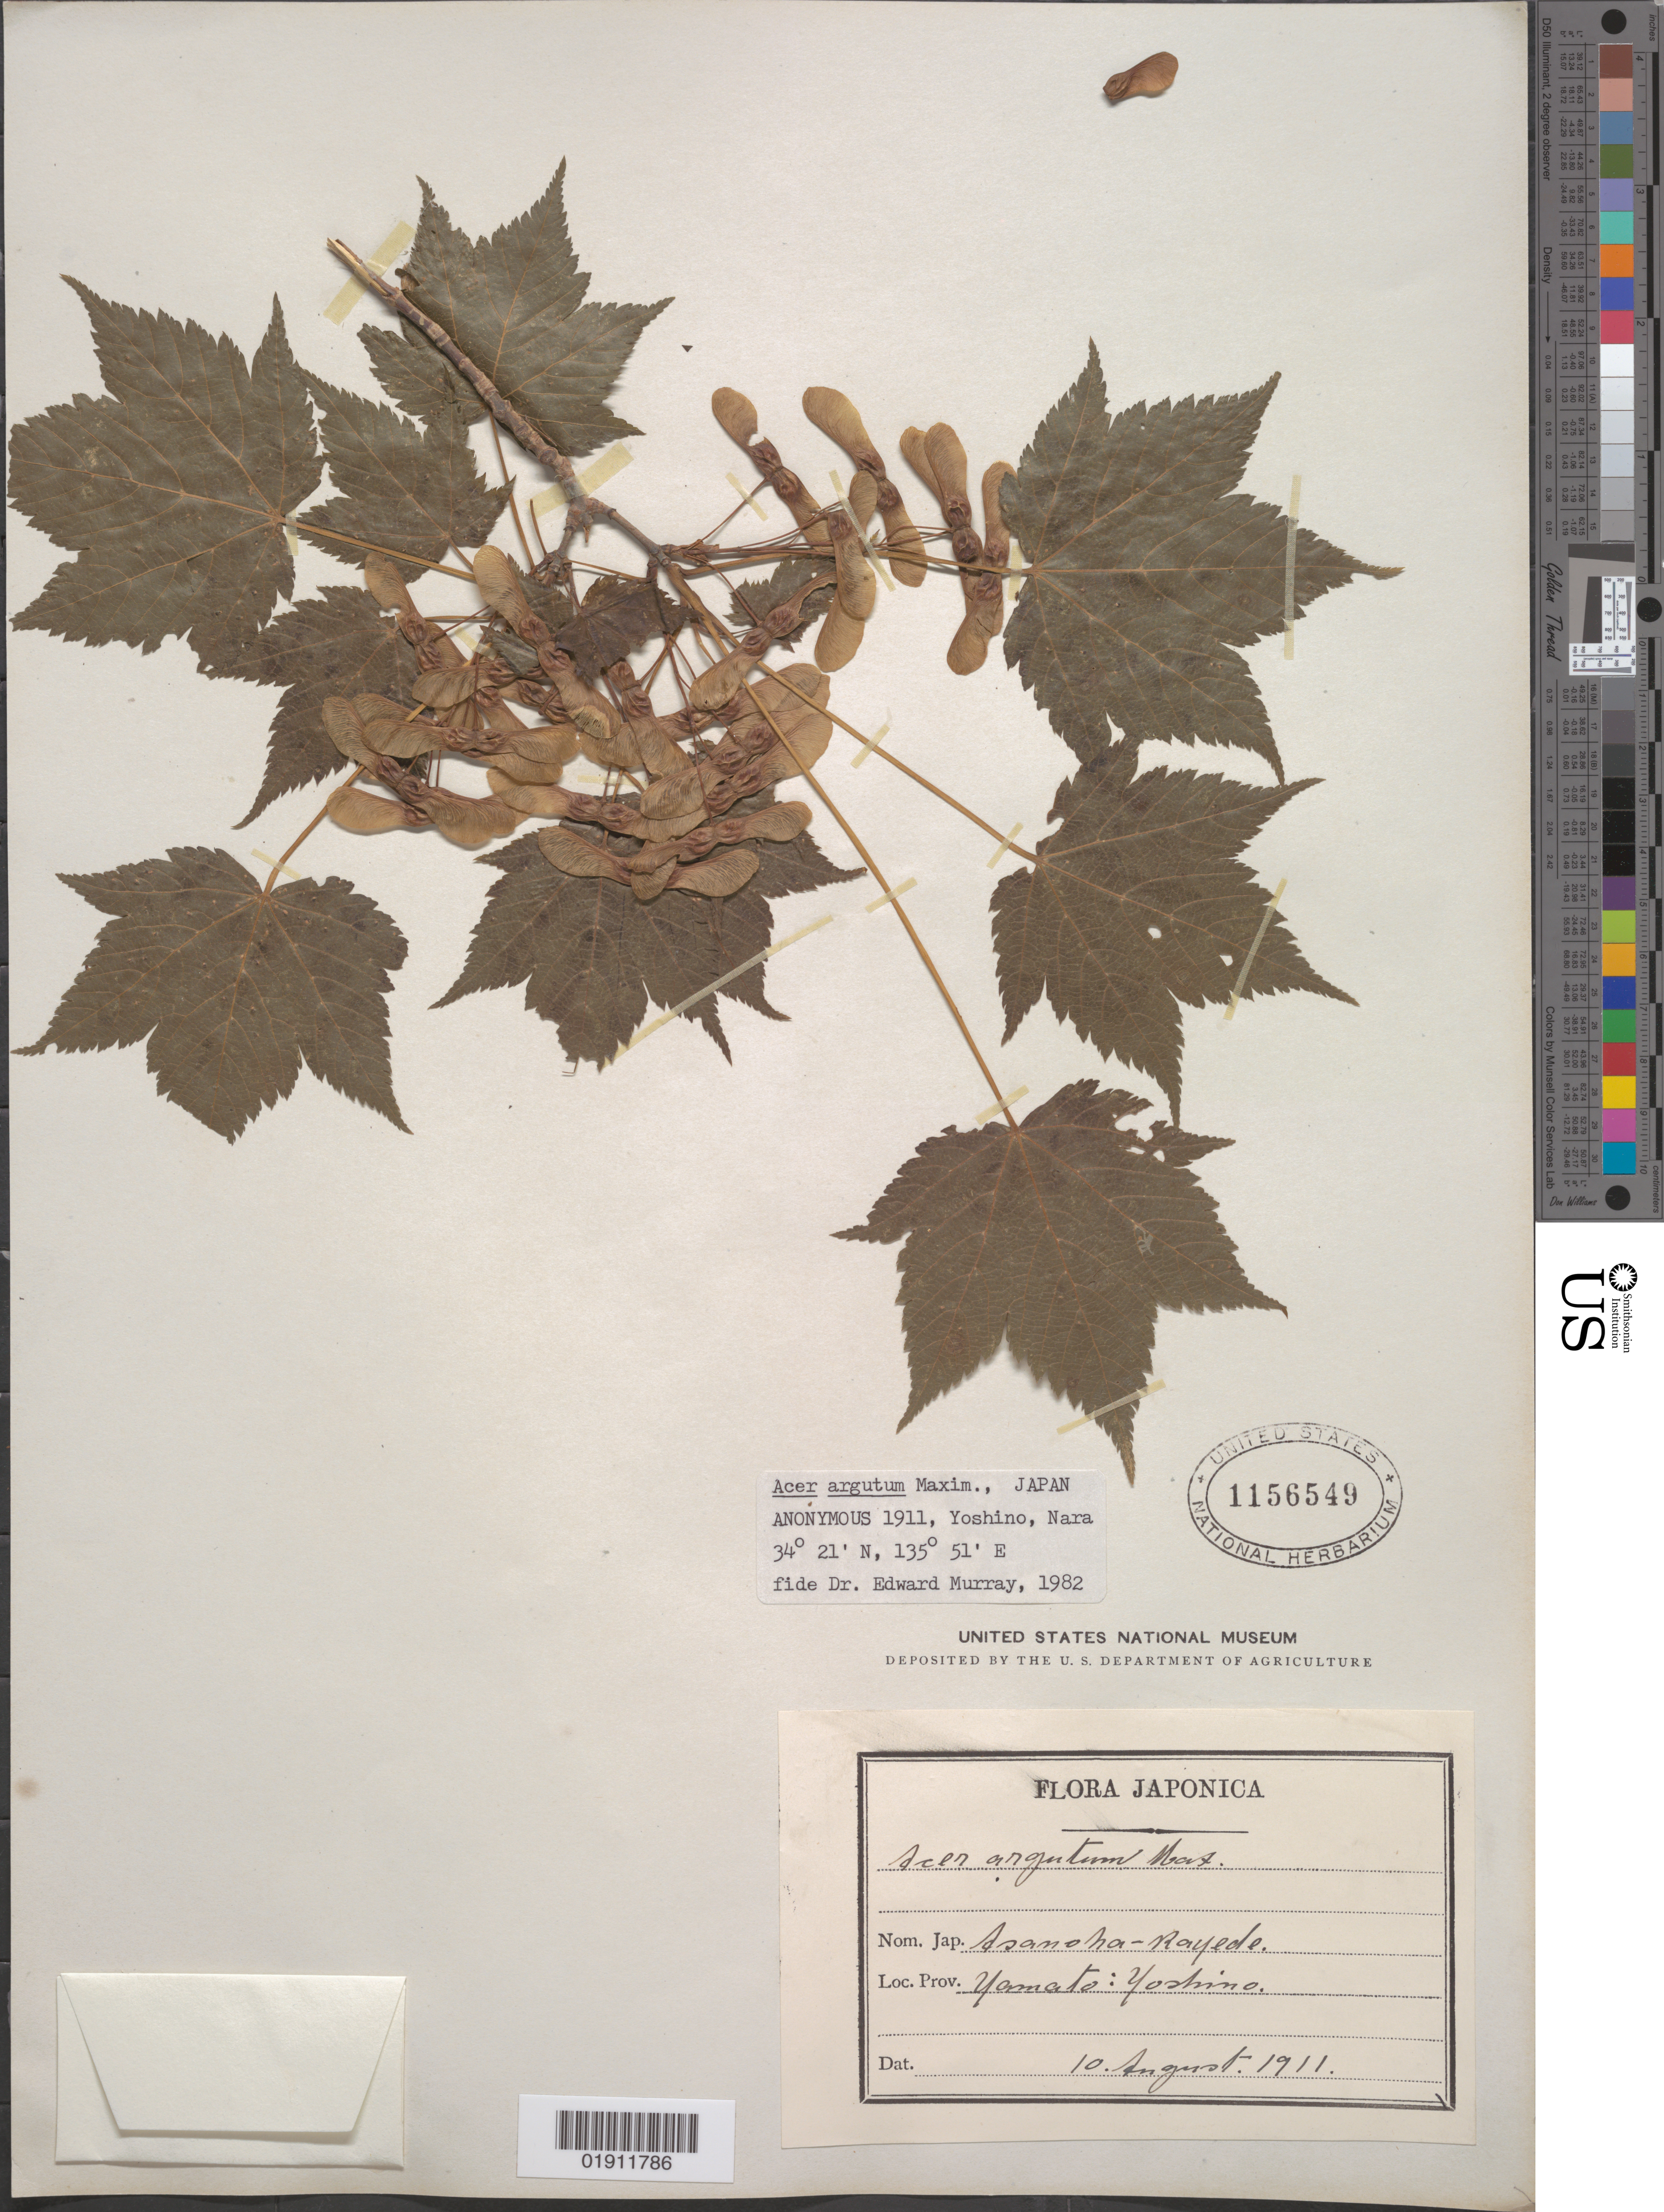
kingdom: Plantae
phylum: Tracheophyta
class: Magnoliopsida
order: Sapindales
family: Sapindaceae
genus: Acer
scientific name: Acer argutum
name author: Maxim.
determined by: Murray, Edward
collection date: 1911-08-10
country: Japan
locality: Yamato: Yoshino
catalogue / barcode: US 1156549